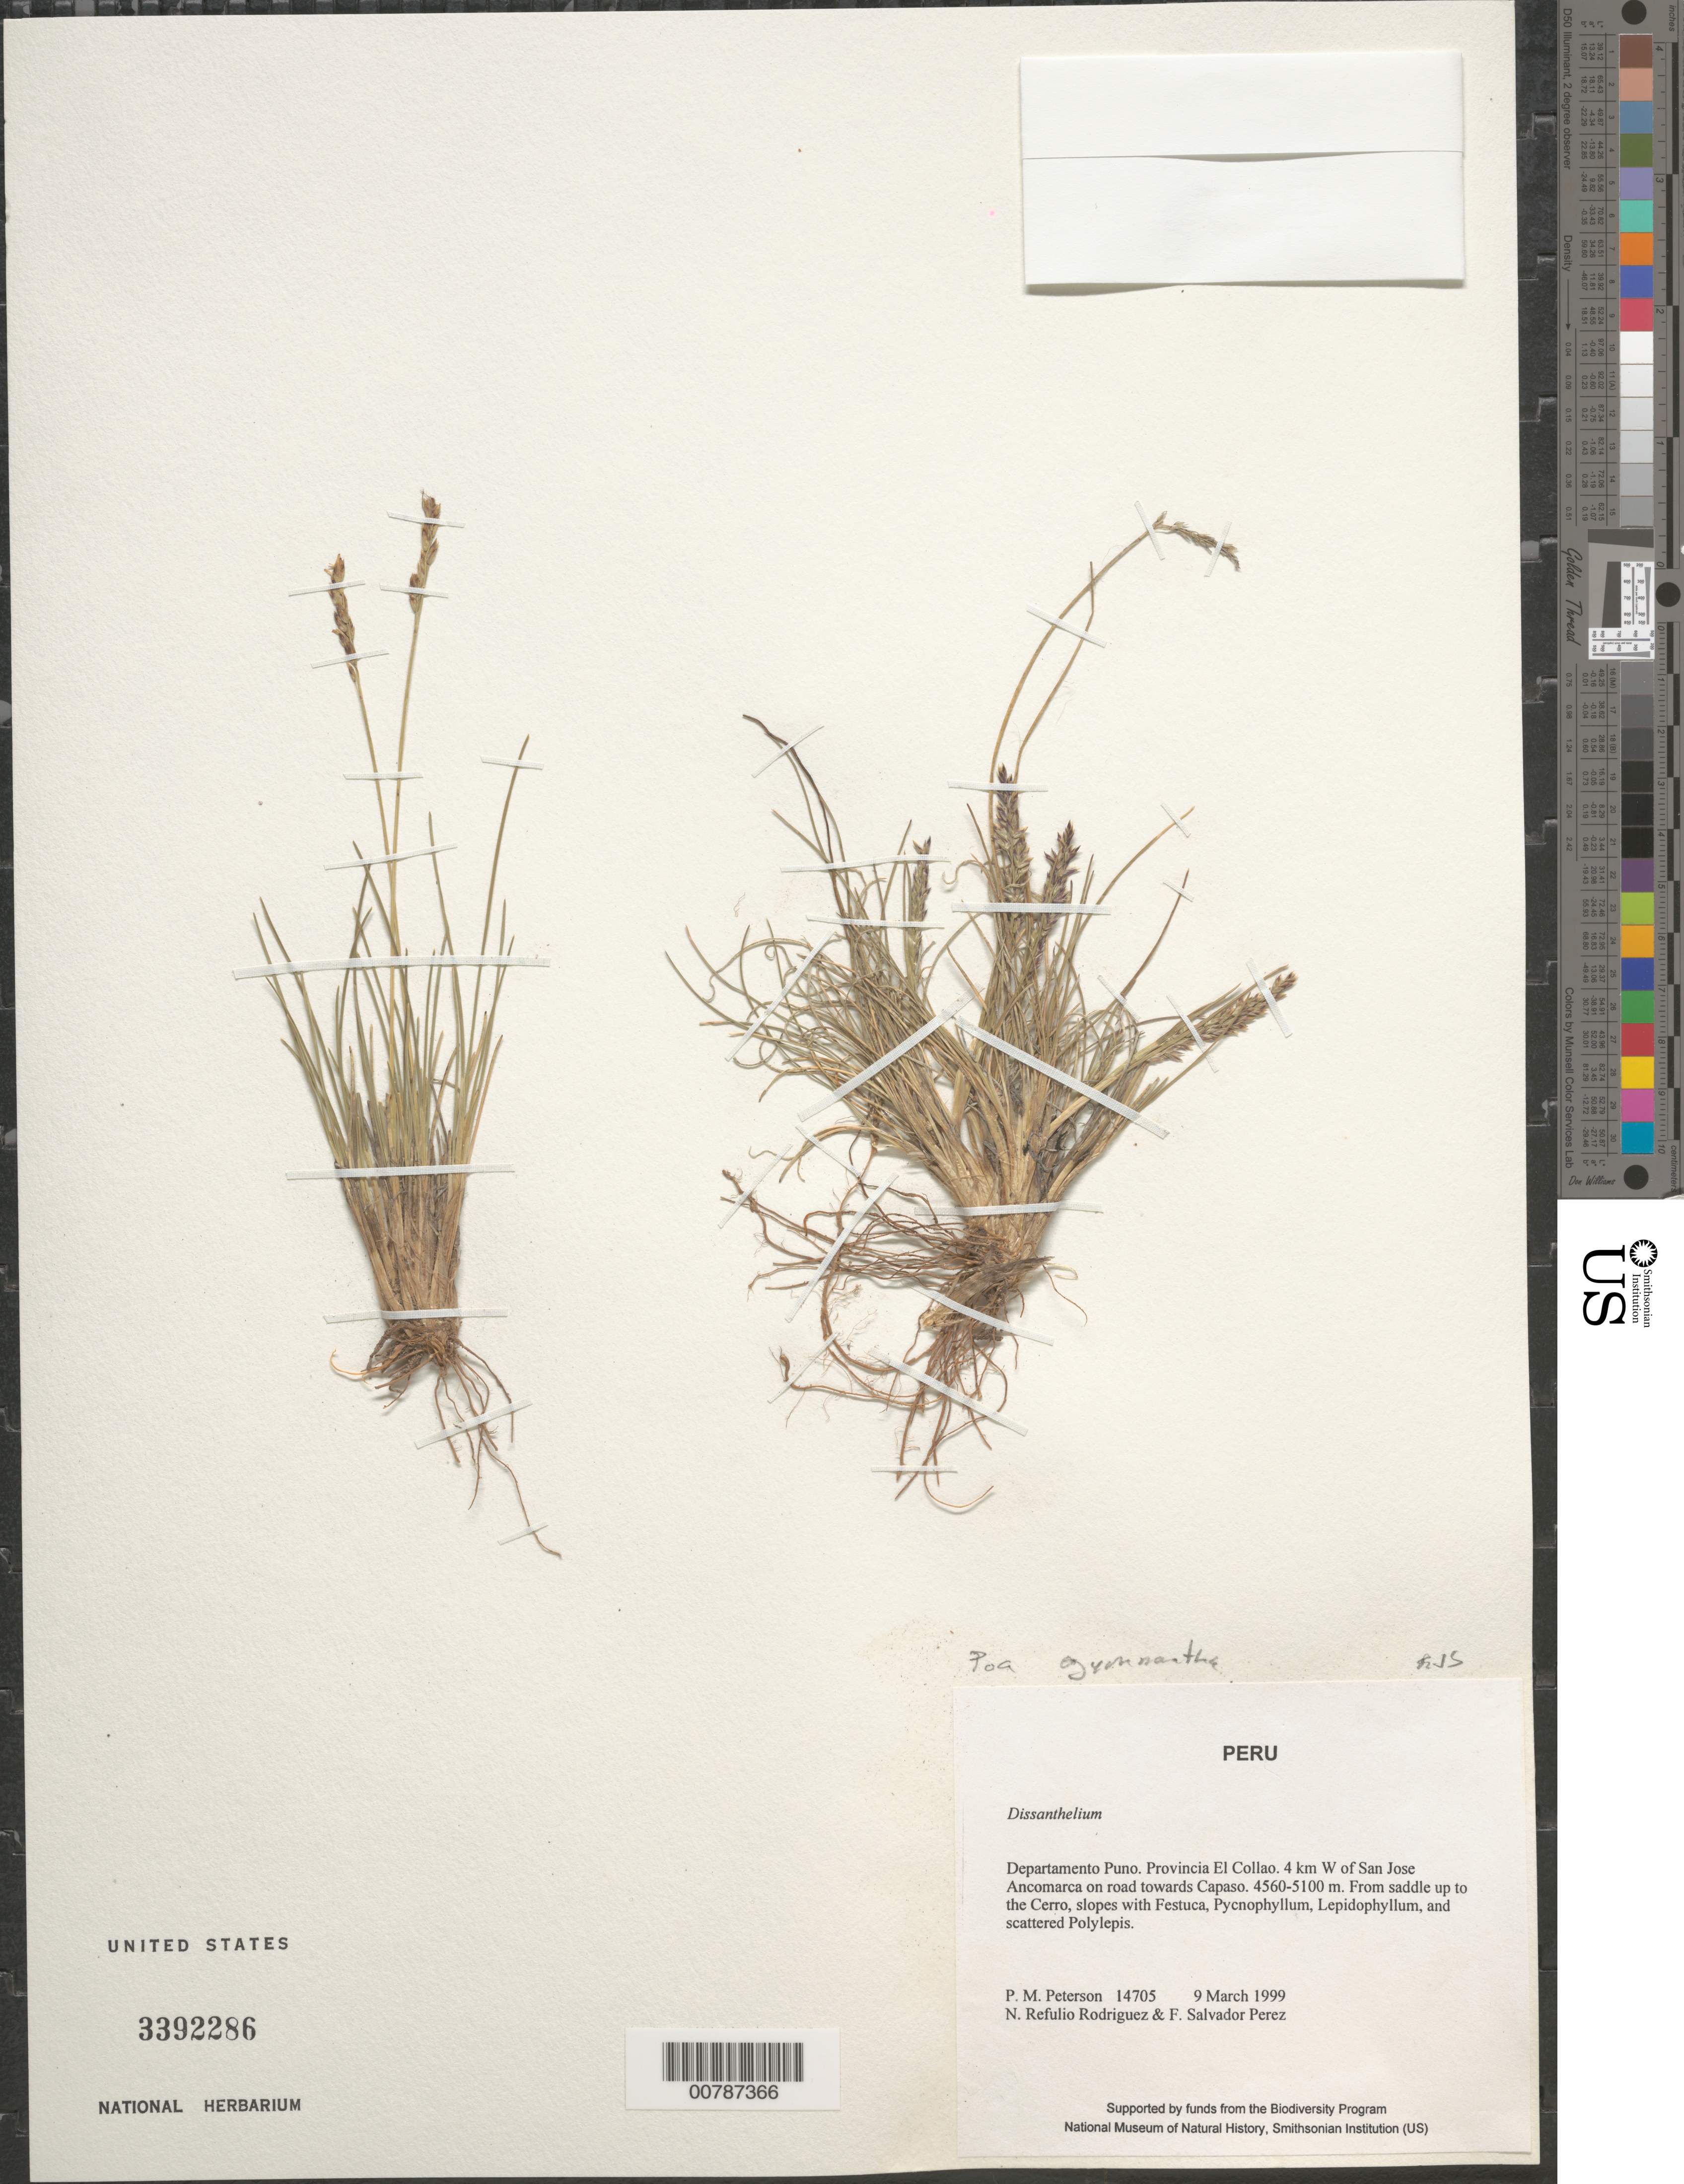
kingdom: Plantae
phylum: Tracheophyta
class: Liliopsida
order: Poales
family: Poaceae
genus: Poa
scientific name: Poa gymnantha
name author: Pilg.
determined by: Soreng, Robert J., Research Associate (BOT), Smithsonian Institution - National Museum of Natural History (UNITED STATES)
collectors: P. M. Peterson, N. Refulio-Rodríguez & F. Salvador Perez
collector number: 14705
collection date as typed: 09 Mar 1999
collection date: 1999-03-09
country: Peru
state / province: Puno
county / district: El Collao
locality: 4 km W of San Jose Ancomarca on road towards Capaso.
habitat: From saddle up to the Cerro, slopes with Festuca, Pycnophyllum, Lepidophyllum and scattered Polylepis.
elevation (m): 4560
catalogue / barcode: US 3392286